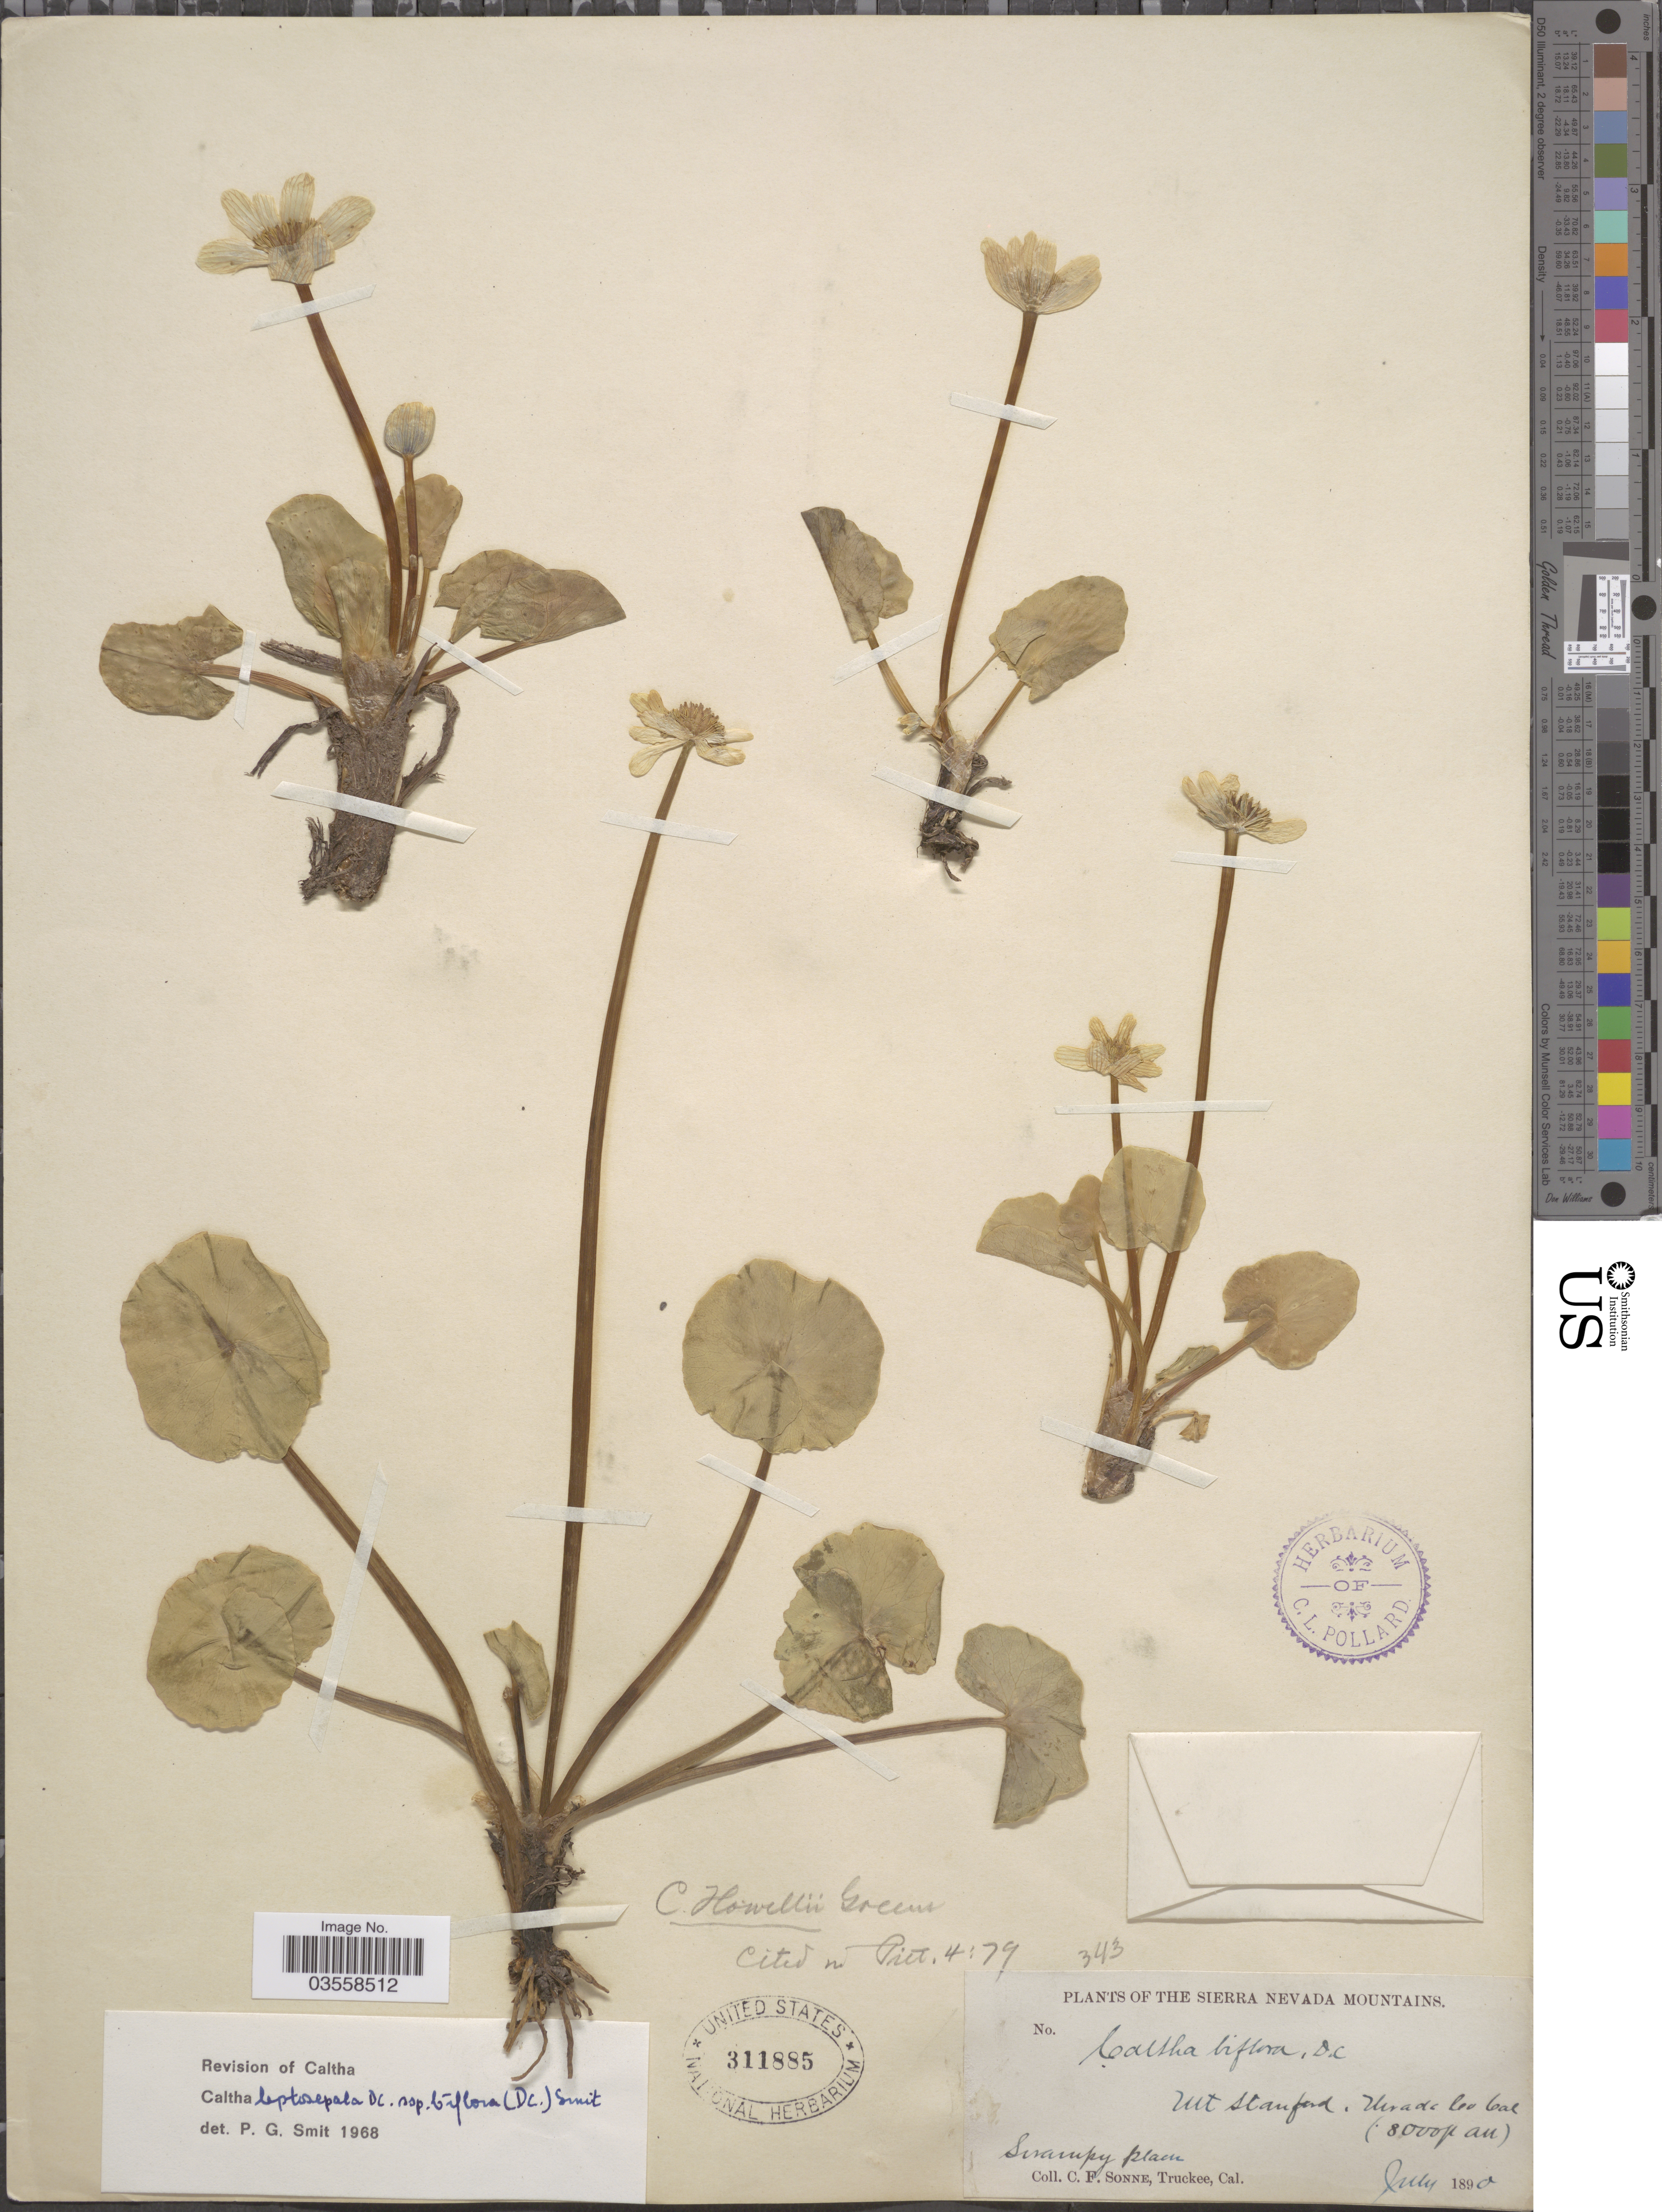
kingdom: Plantae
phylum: Tracheophyta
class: Magnoliopsida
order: Ranunculales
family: Ranunculaceae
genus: Caltha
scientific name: Caltha leptosepala subsp. biflora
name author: DC.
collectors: C. Sonne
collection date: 1890-07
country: United States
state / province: California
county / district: Nevada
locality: The Sierra Nevada Mountains. Mt Stanford, Nevada Co.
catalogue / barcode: US 311885